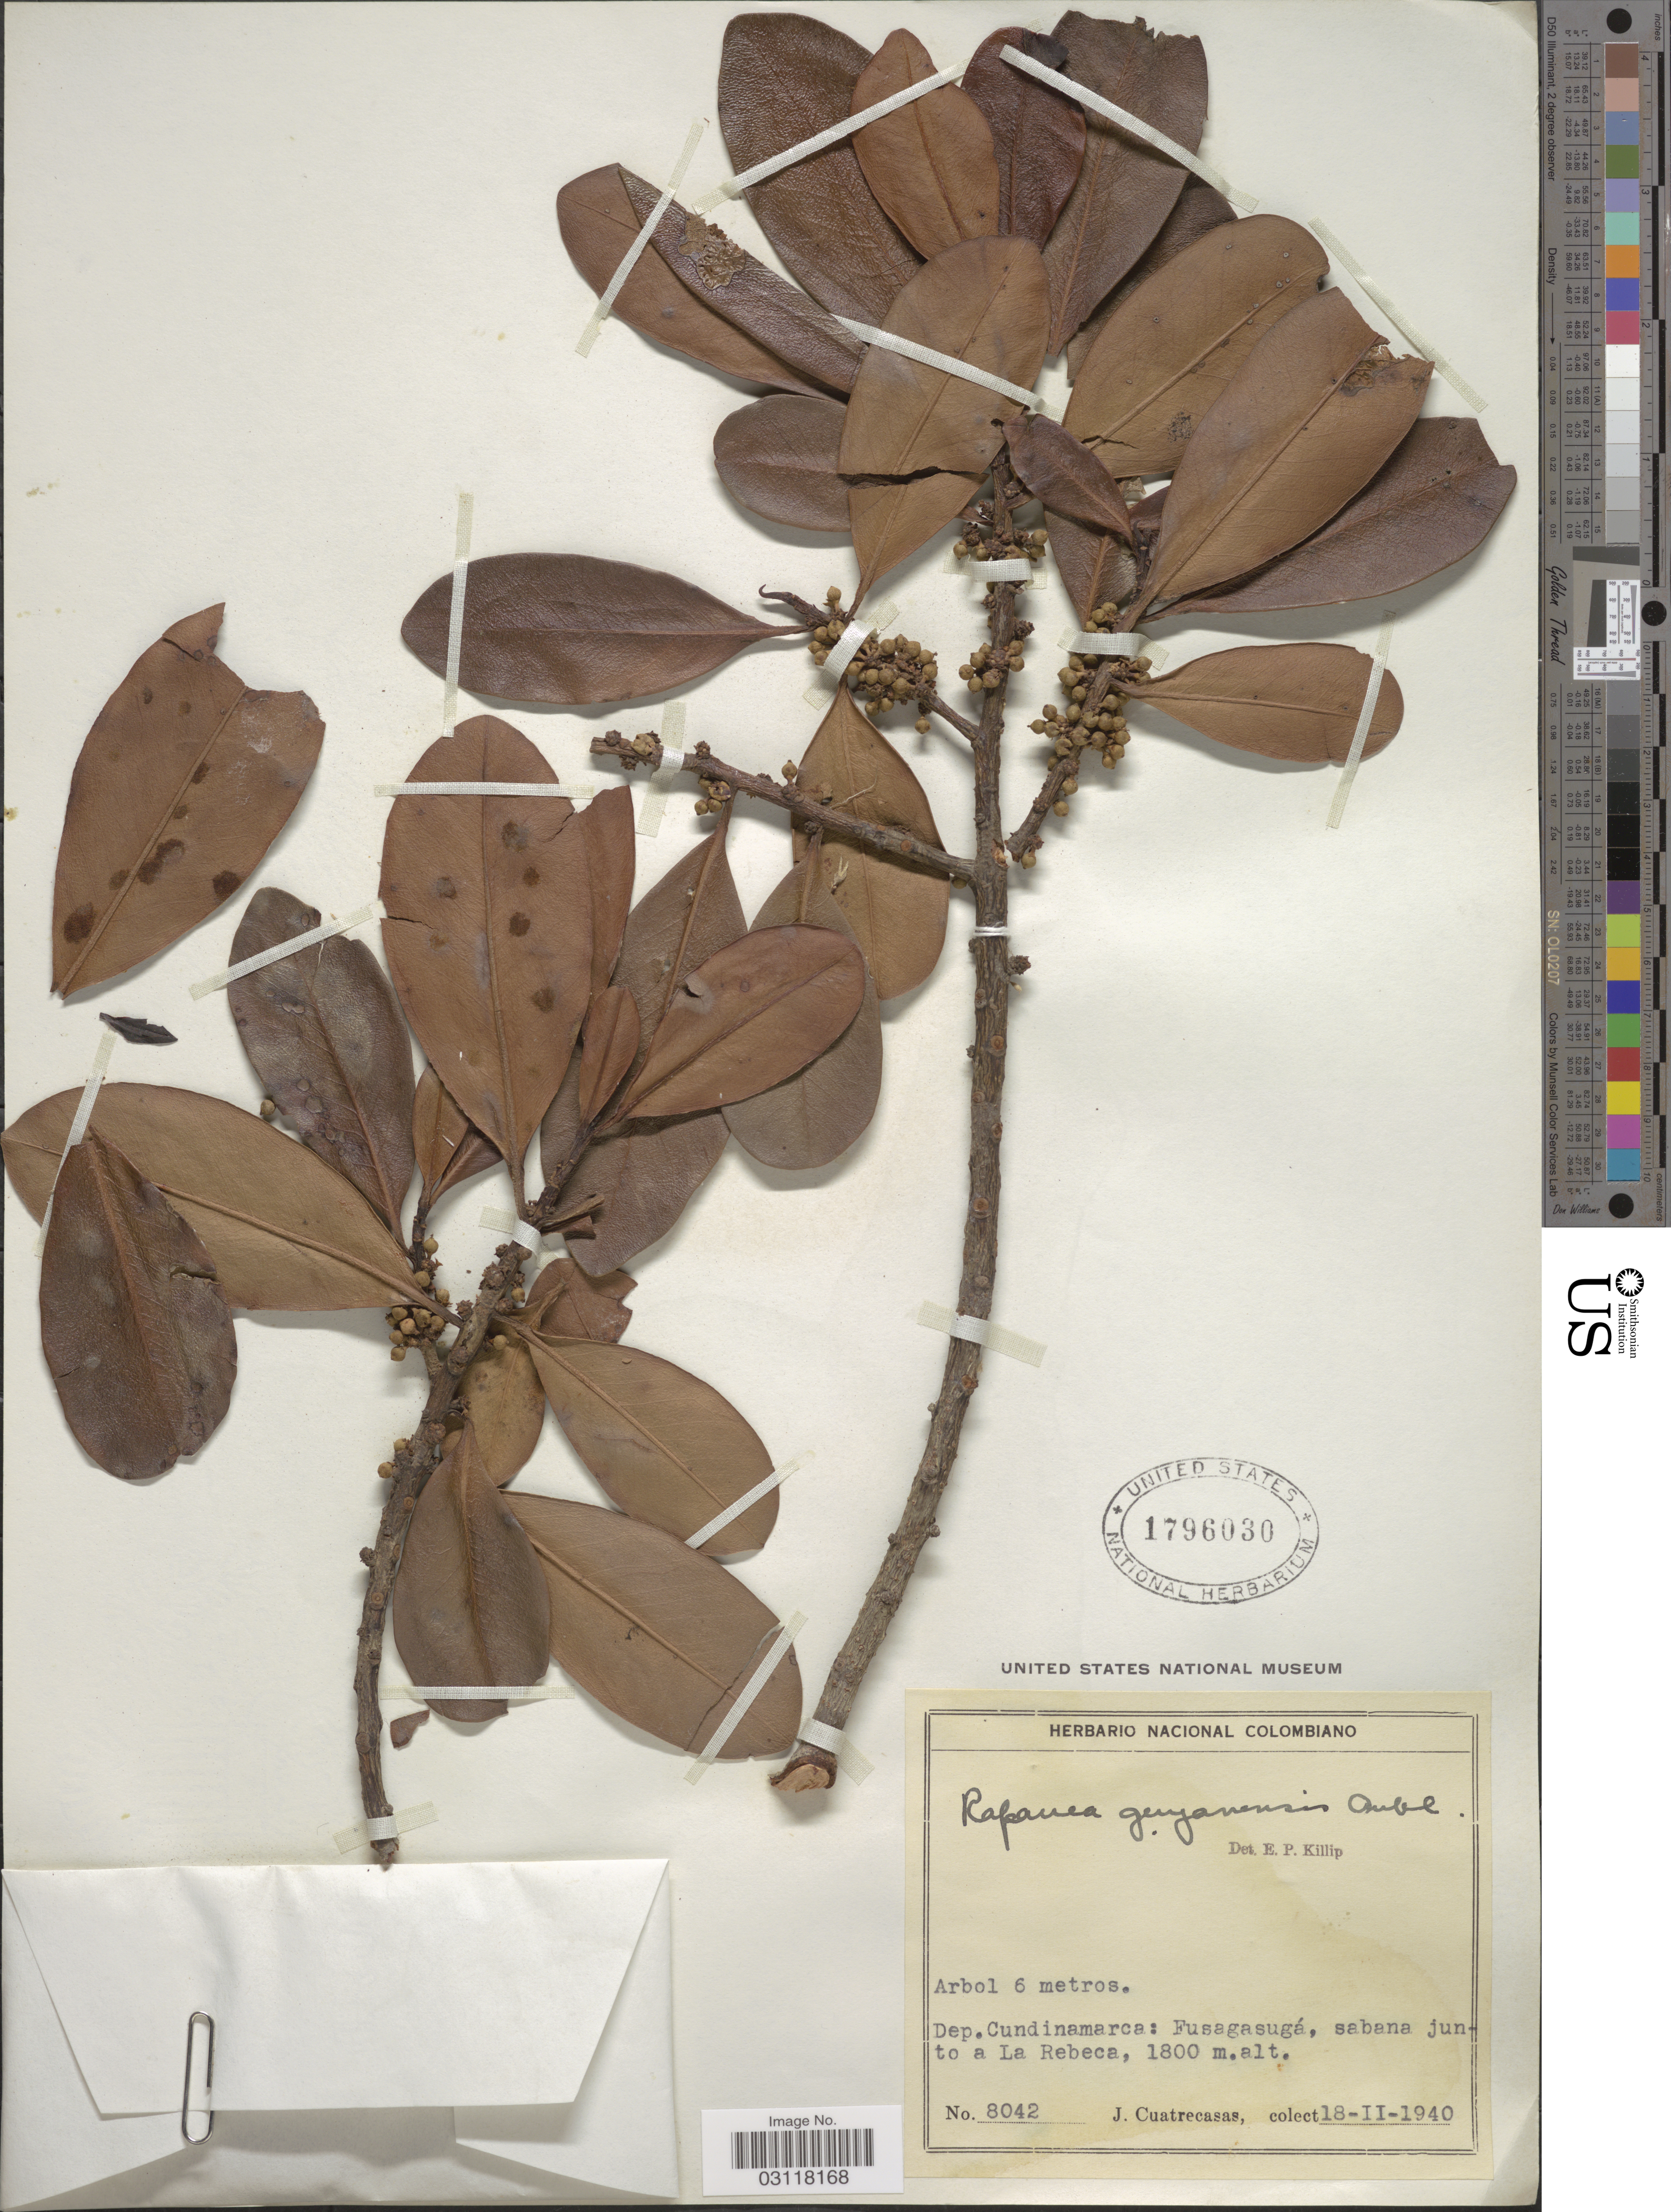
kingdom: Plantae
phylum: Tracheophyta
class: Magnoliopsida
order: Ericales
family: Primulaceae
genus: Rapanea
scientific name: Rapanea guianensis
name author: Aubl.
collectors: J. Cuatrecasas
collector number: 8042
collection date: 1940-02-18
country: Colombia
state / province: Cundinamarca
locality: Dep. Cundinamarca: Fusagasugá, sabana junto a La Rebeca.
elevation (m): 1800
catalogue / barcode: US 1796030